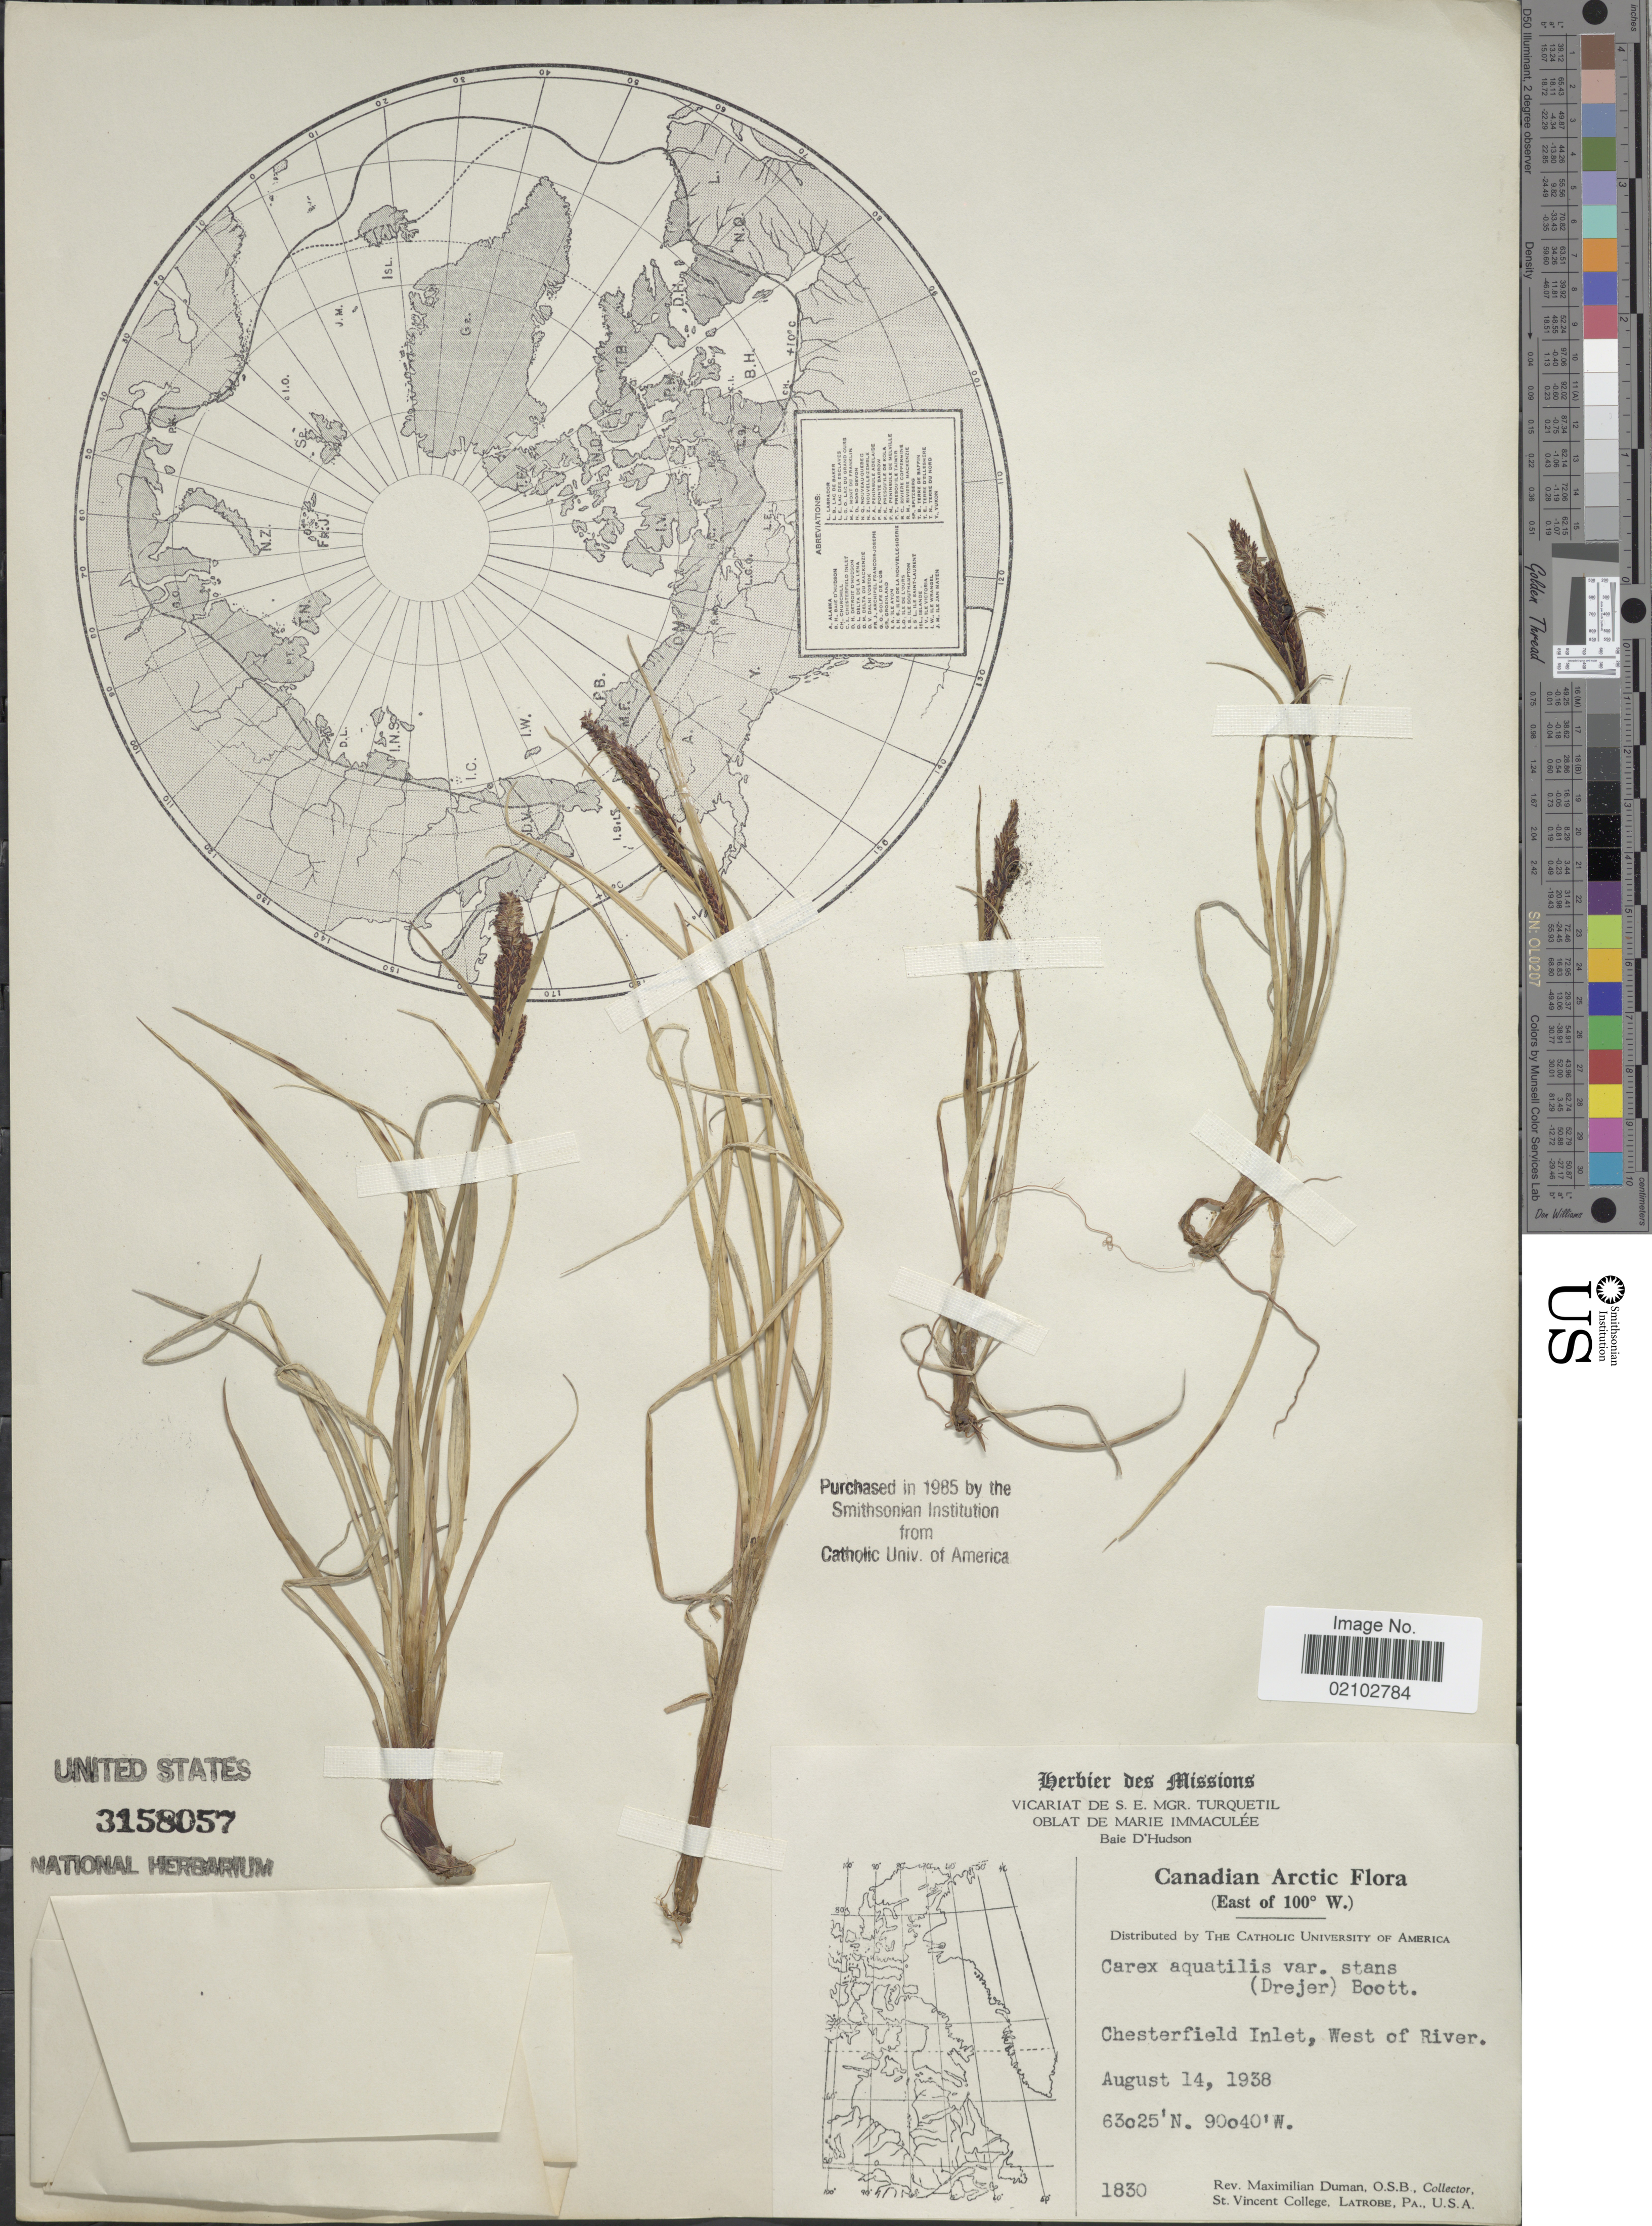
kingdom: Plantae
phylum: Tracheophyta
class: Liliopsida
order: Poales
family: Cyperaceae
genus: Carex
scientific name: Carex aquatilis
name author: Wahlenb.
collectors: M. Duman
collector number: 1830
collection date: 1938-08-14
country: Canada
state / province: Nunavut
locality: Canadian Arctic (East of 100 degrees W.), Chesterfield Inlet, West of River.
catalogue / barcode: US 315807